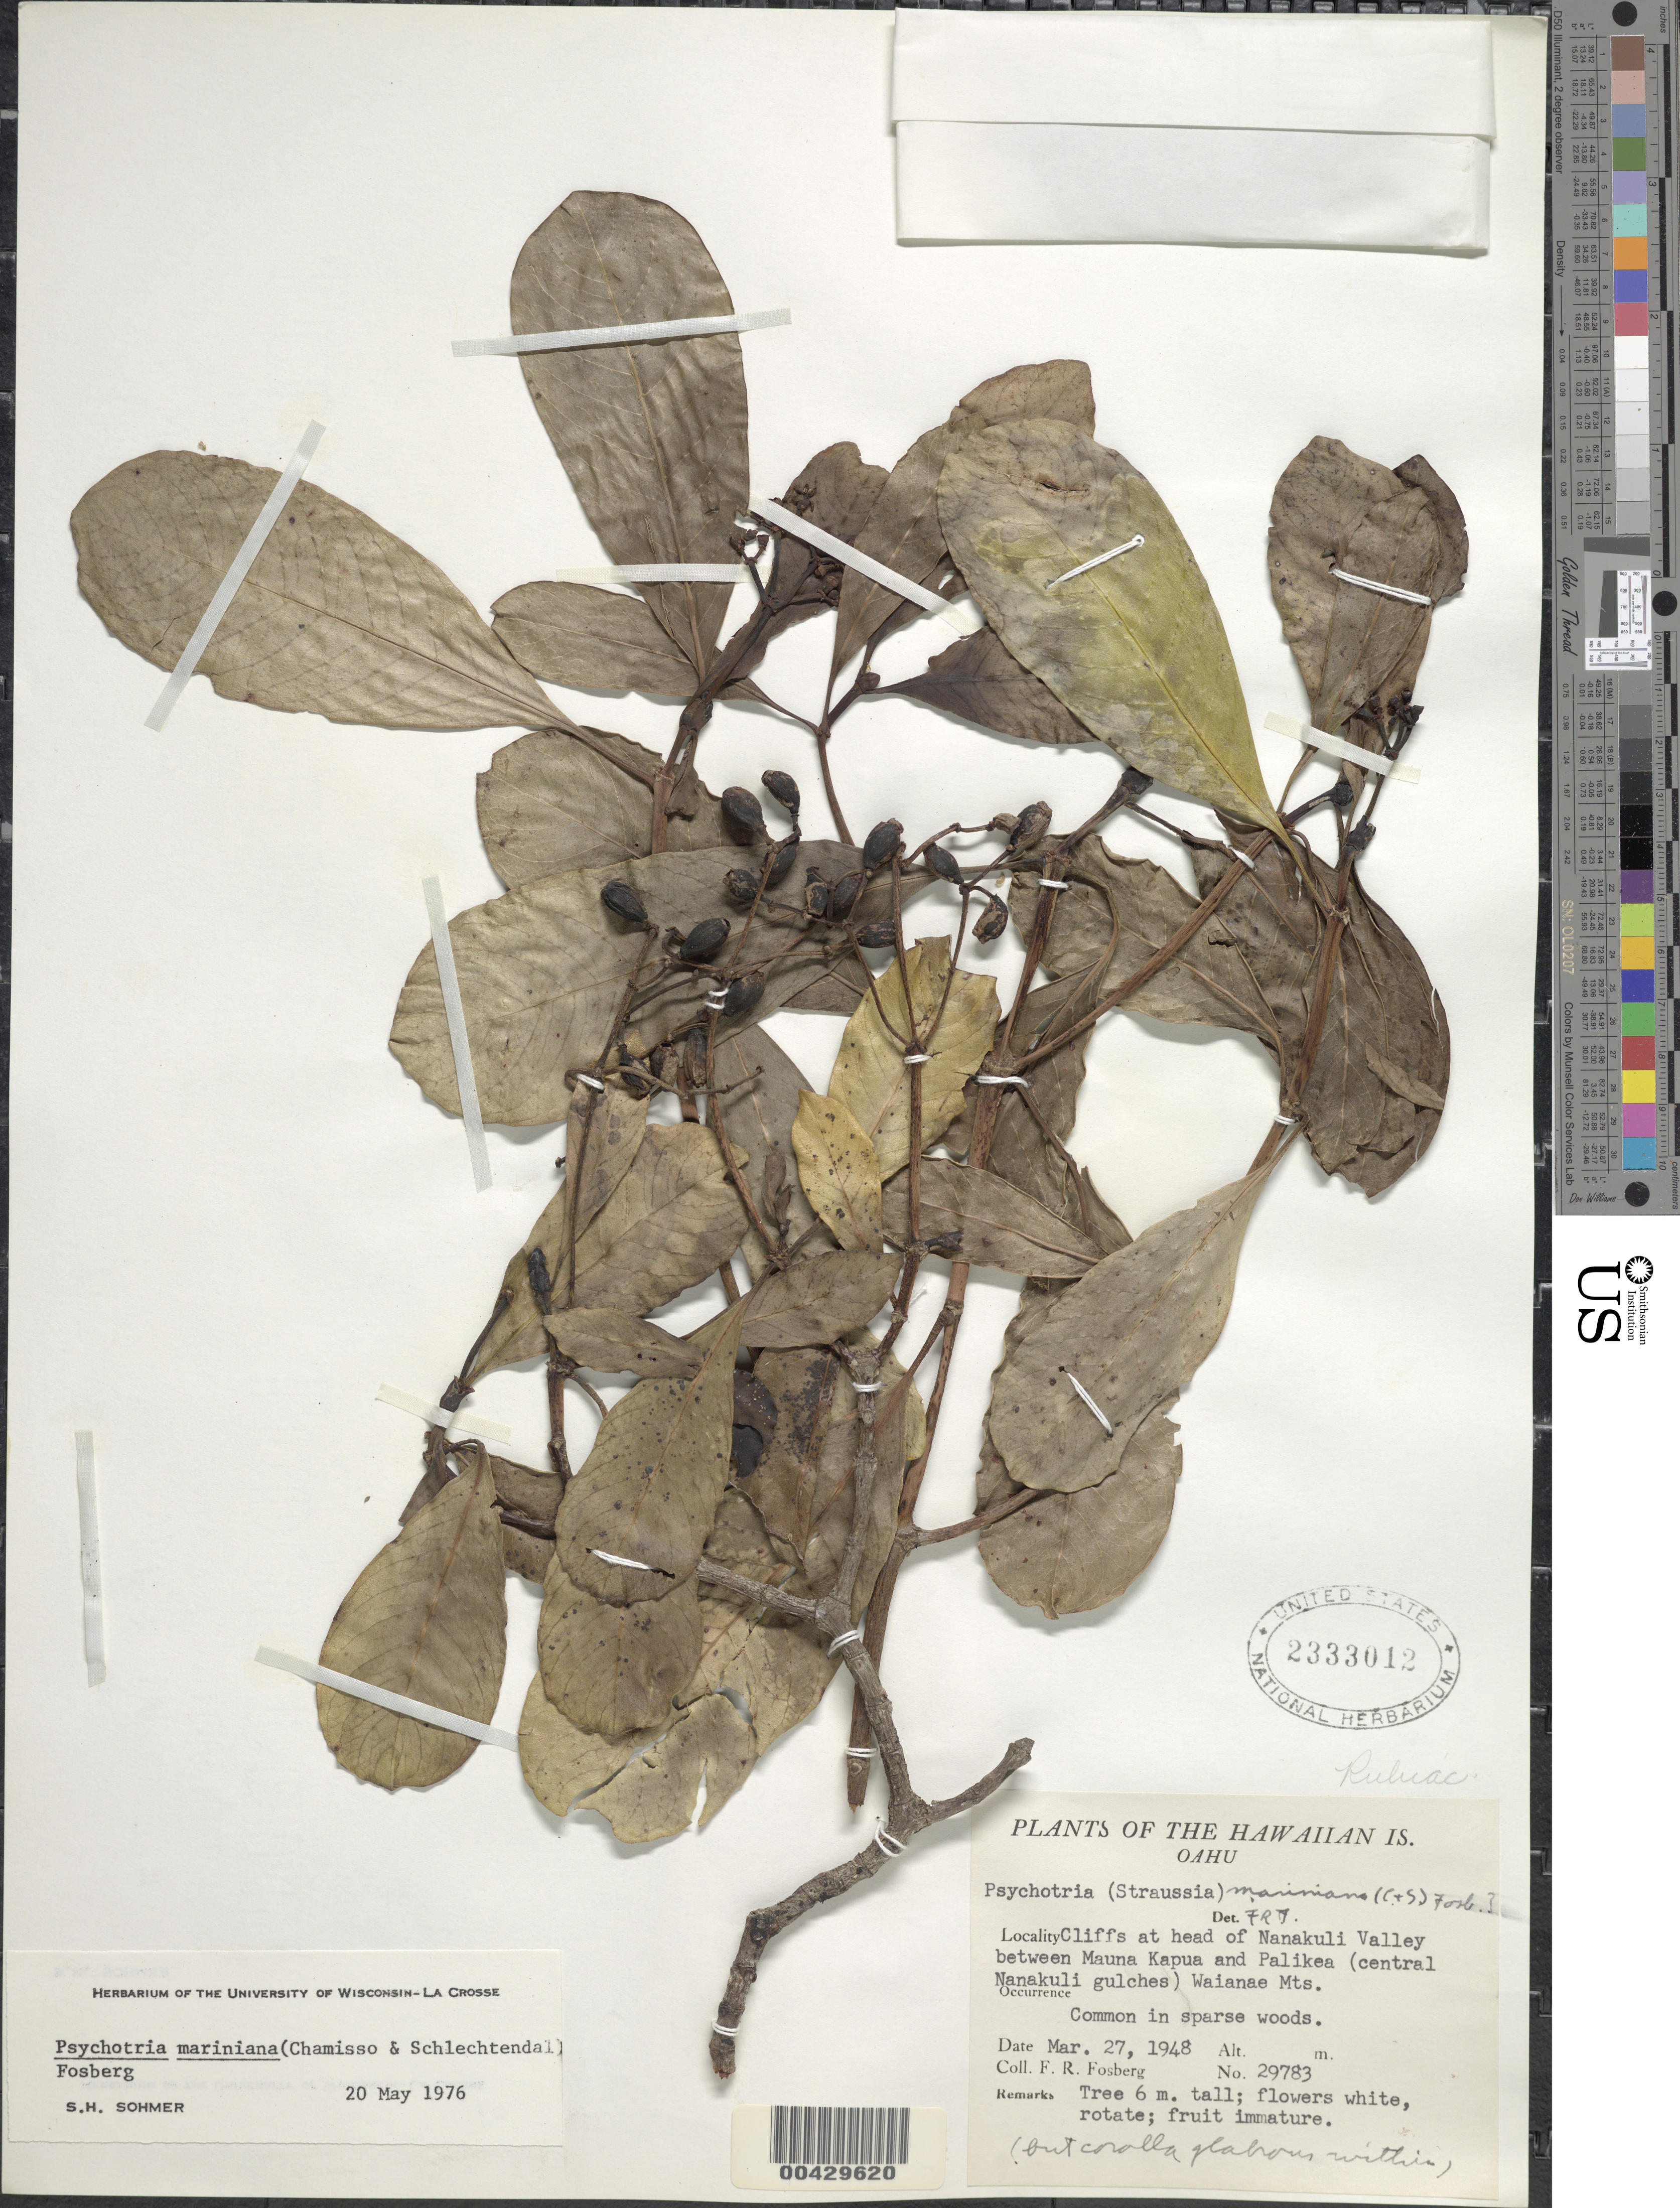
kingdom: Plantae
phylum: Tracheophyta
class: Magnoliopsida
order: Gentianales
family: Rubiaceae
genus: Psychotria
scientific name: Psychotria mariniana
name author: (Cham. & Schltdl.) Fosberg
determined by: Sohmer, S. H.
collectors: F. R. Fosberg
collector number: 29783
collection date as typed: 27 Mar 1948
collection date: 1948-03-27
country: United States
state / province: Hawaii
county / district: Honolulu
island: Oahu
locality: cliffs at head of Nanakuli Valley between Mauna Kapua and Palikea (central Manakuli gulches) Waianae Mts.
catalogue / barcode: US 2333012